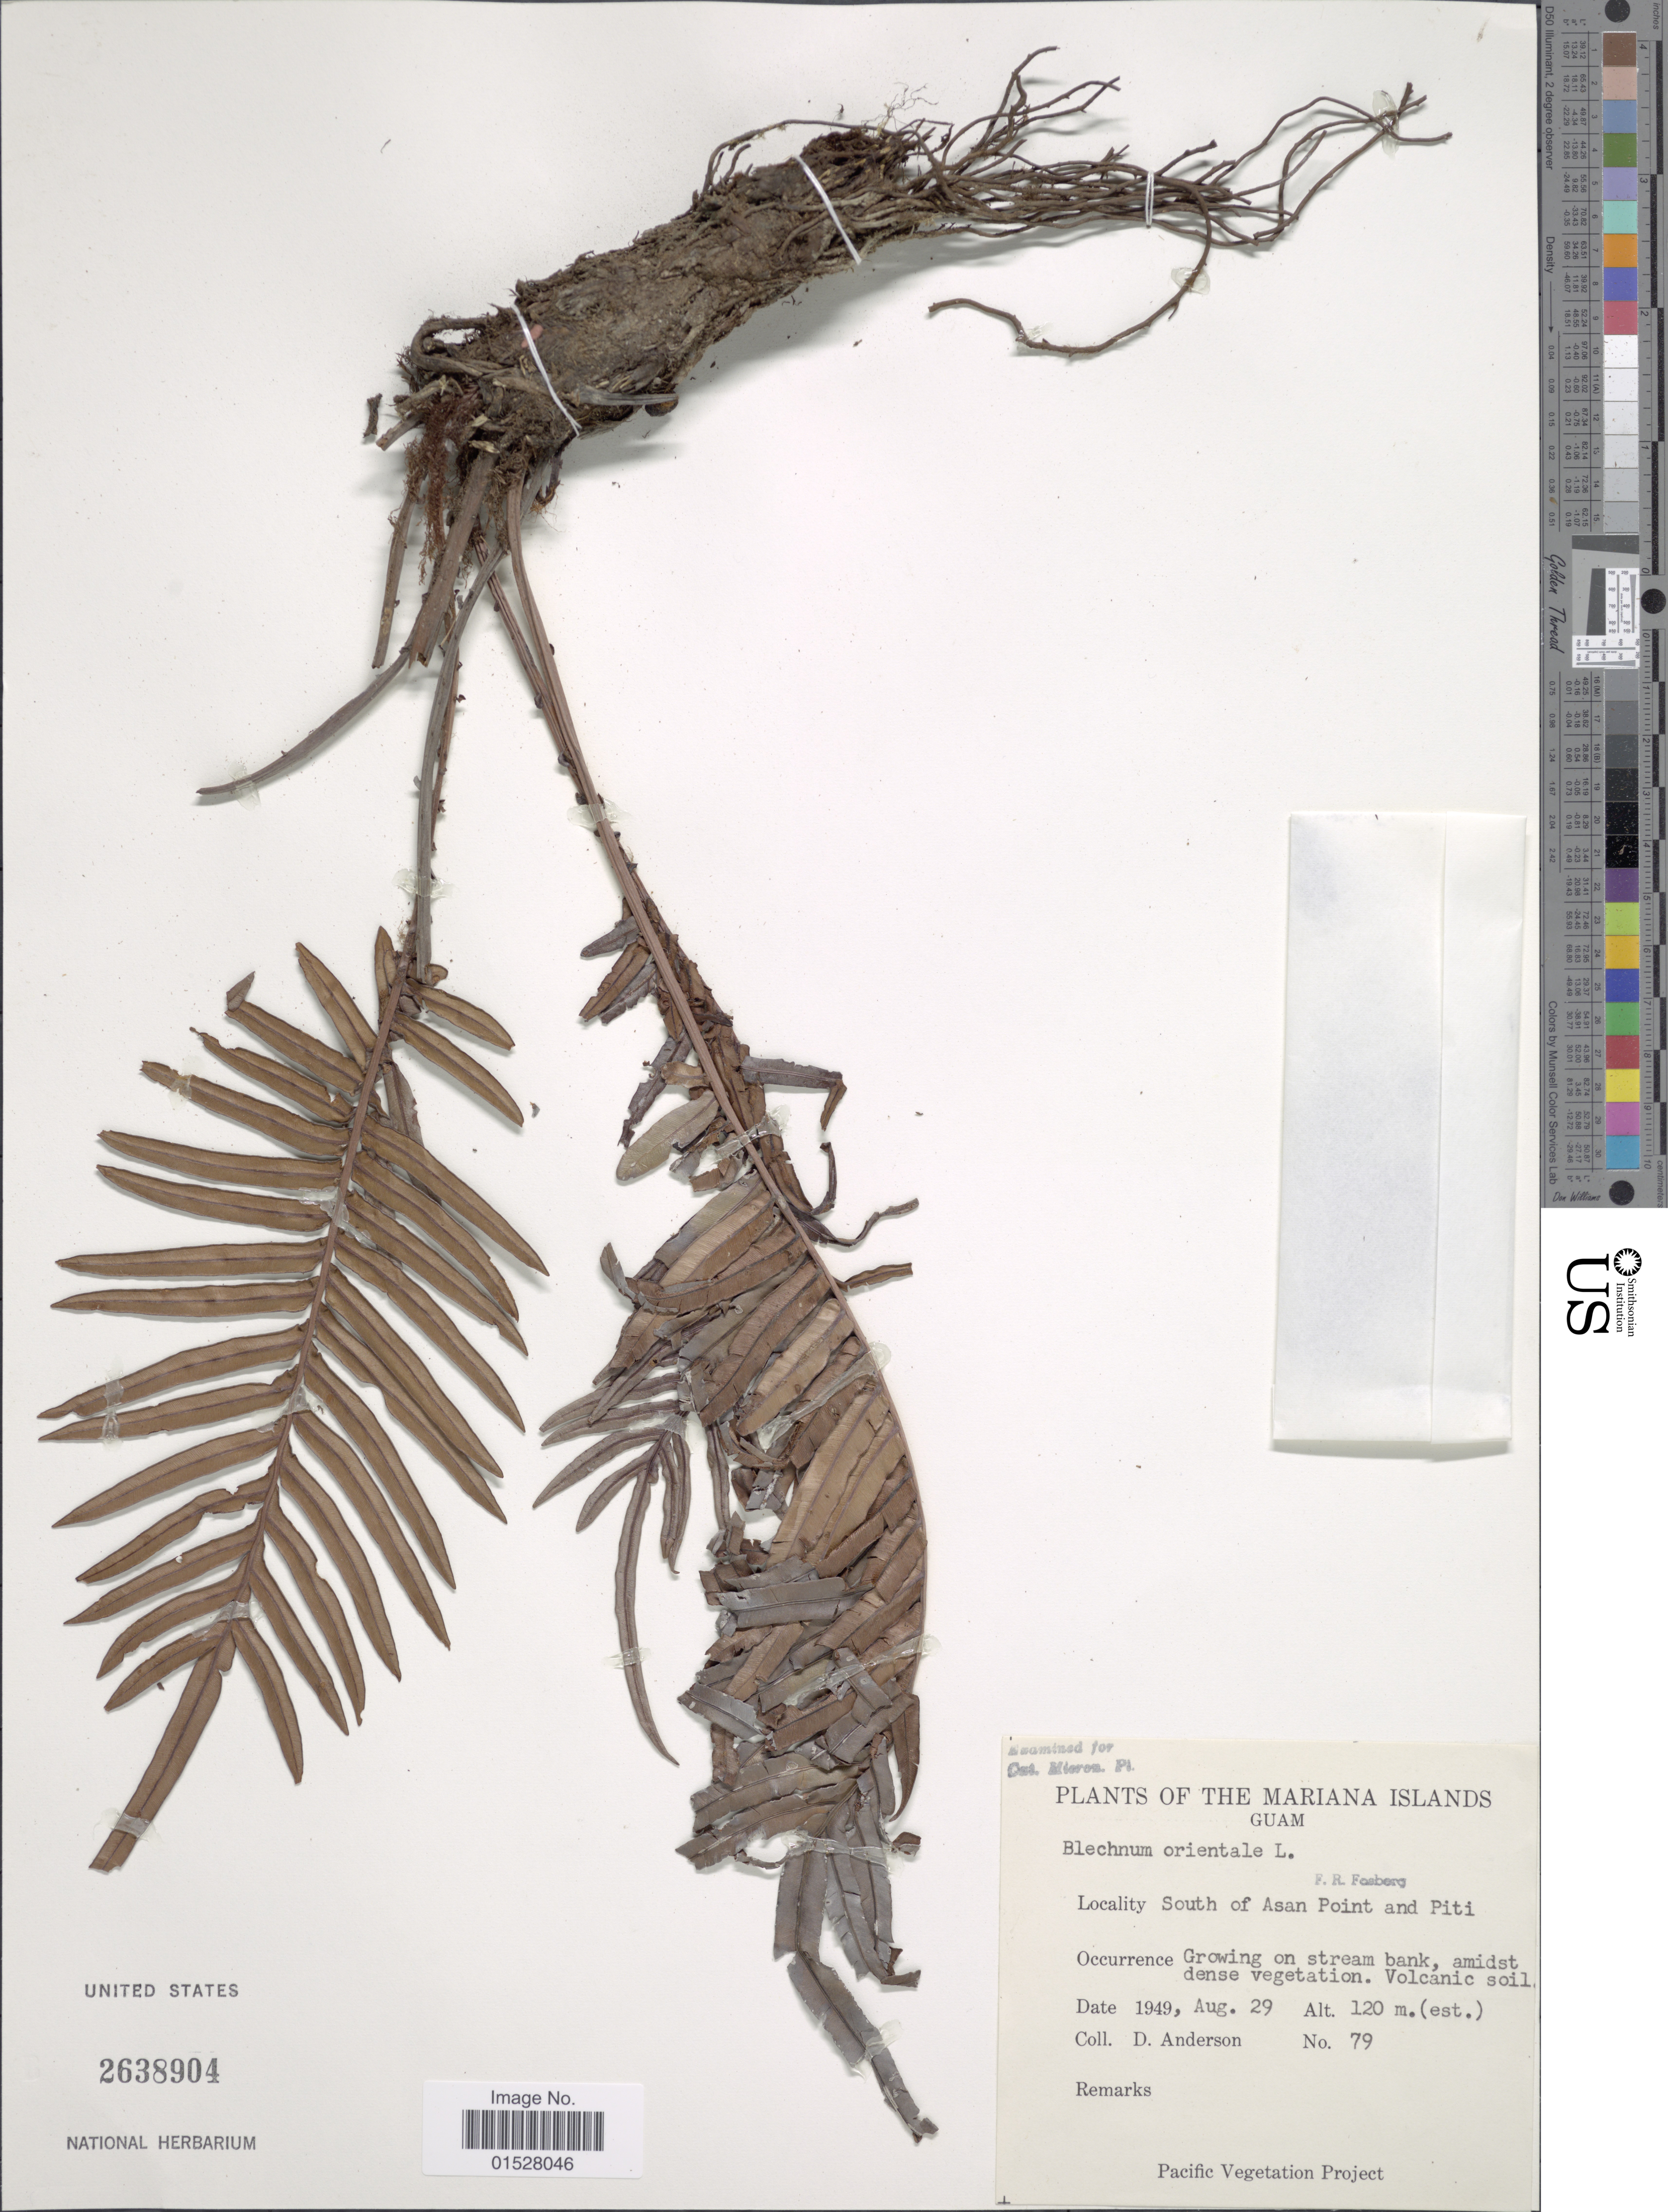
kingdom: Plantae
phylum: Tracheophyta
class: Polypodiopsida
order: Polypodiales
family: Blechnaceae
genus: Blechnum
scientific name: Blechnum orientale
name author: L.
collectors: D. Anderson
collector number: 79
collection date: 1949-08-29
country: Northern Mariana Islands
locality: Mariana Islands, Guam, South of Asan Point and Piti, growing on stream bank.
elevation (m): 120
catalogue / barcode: US 2638904